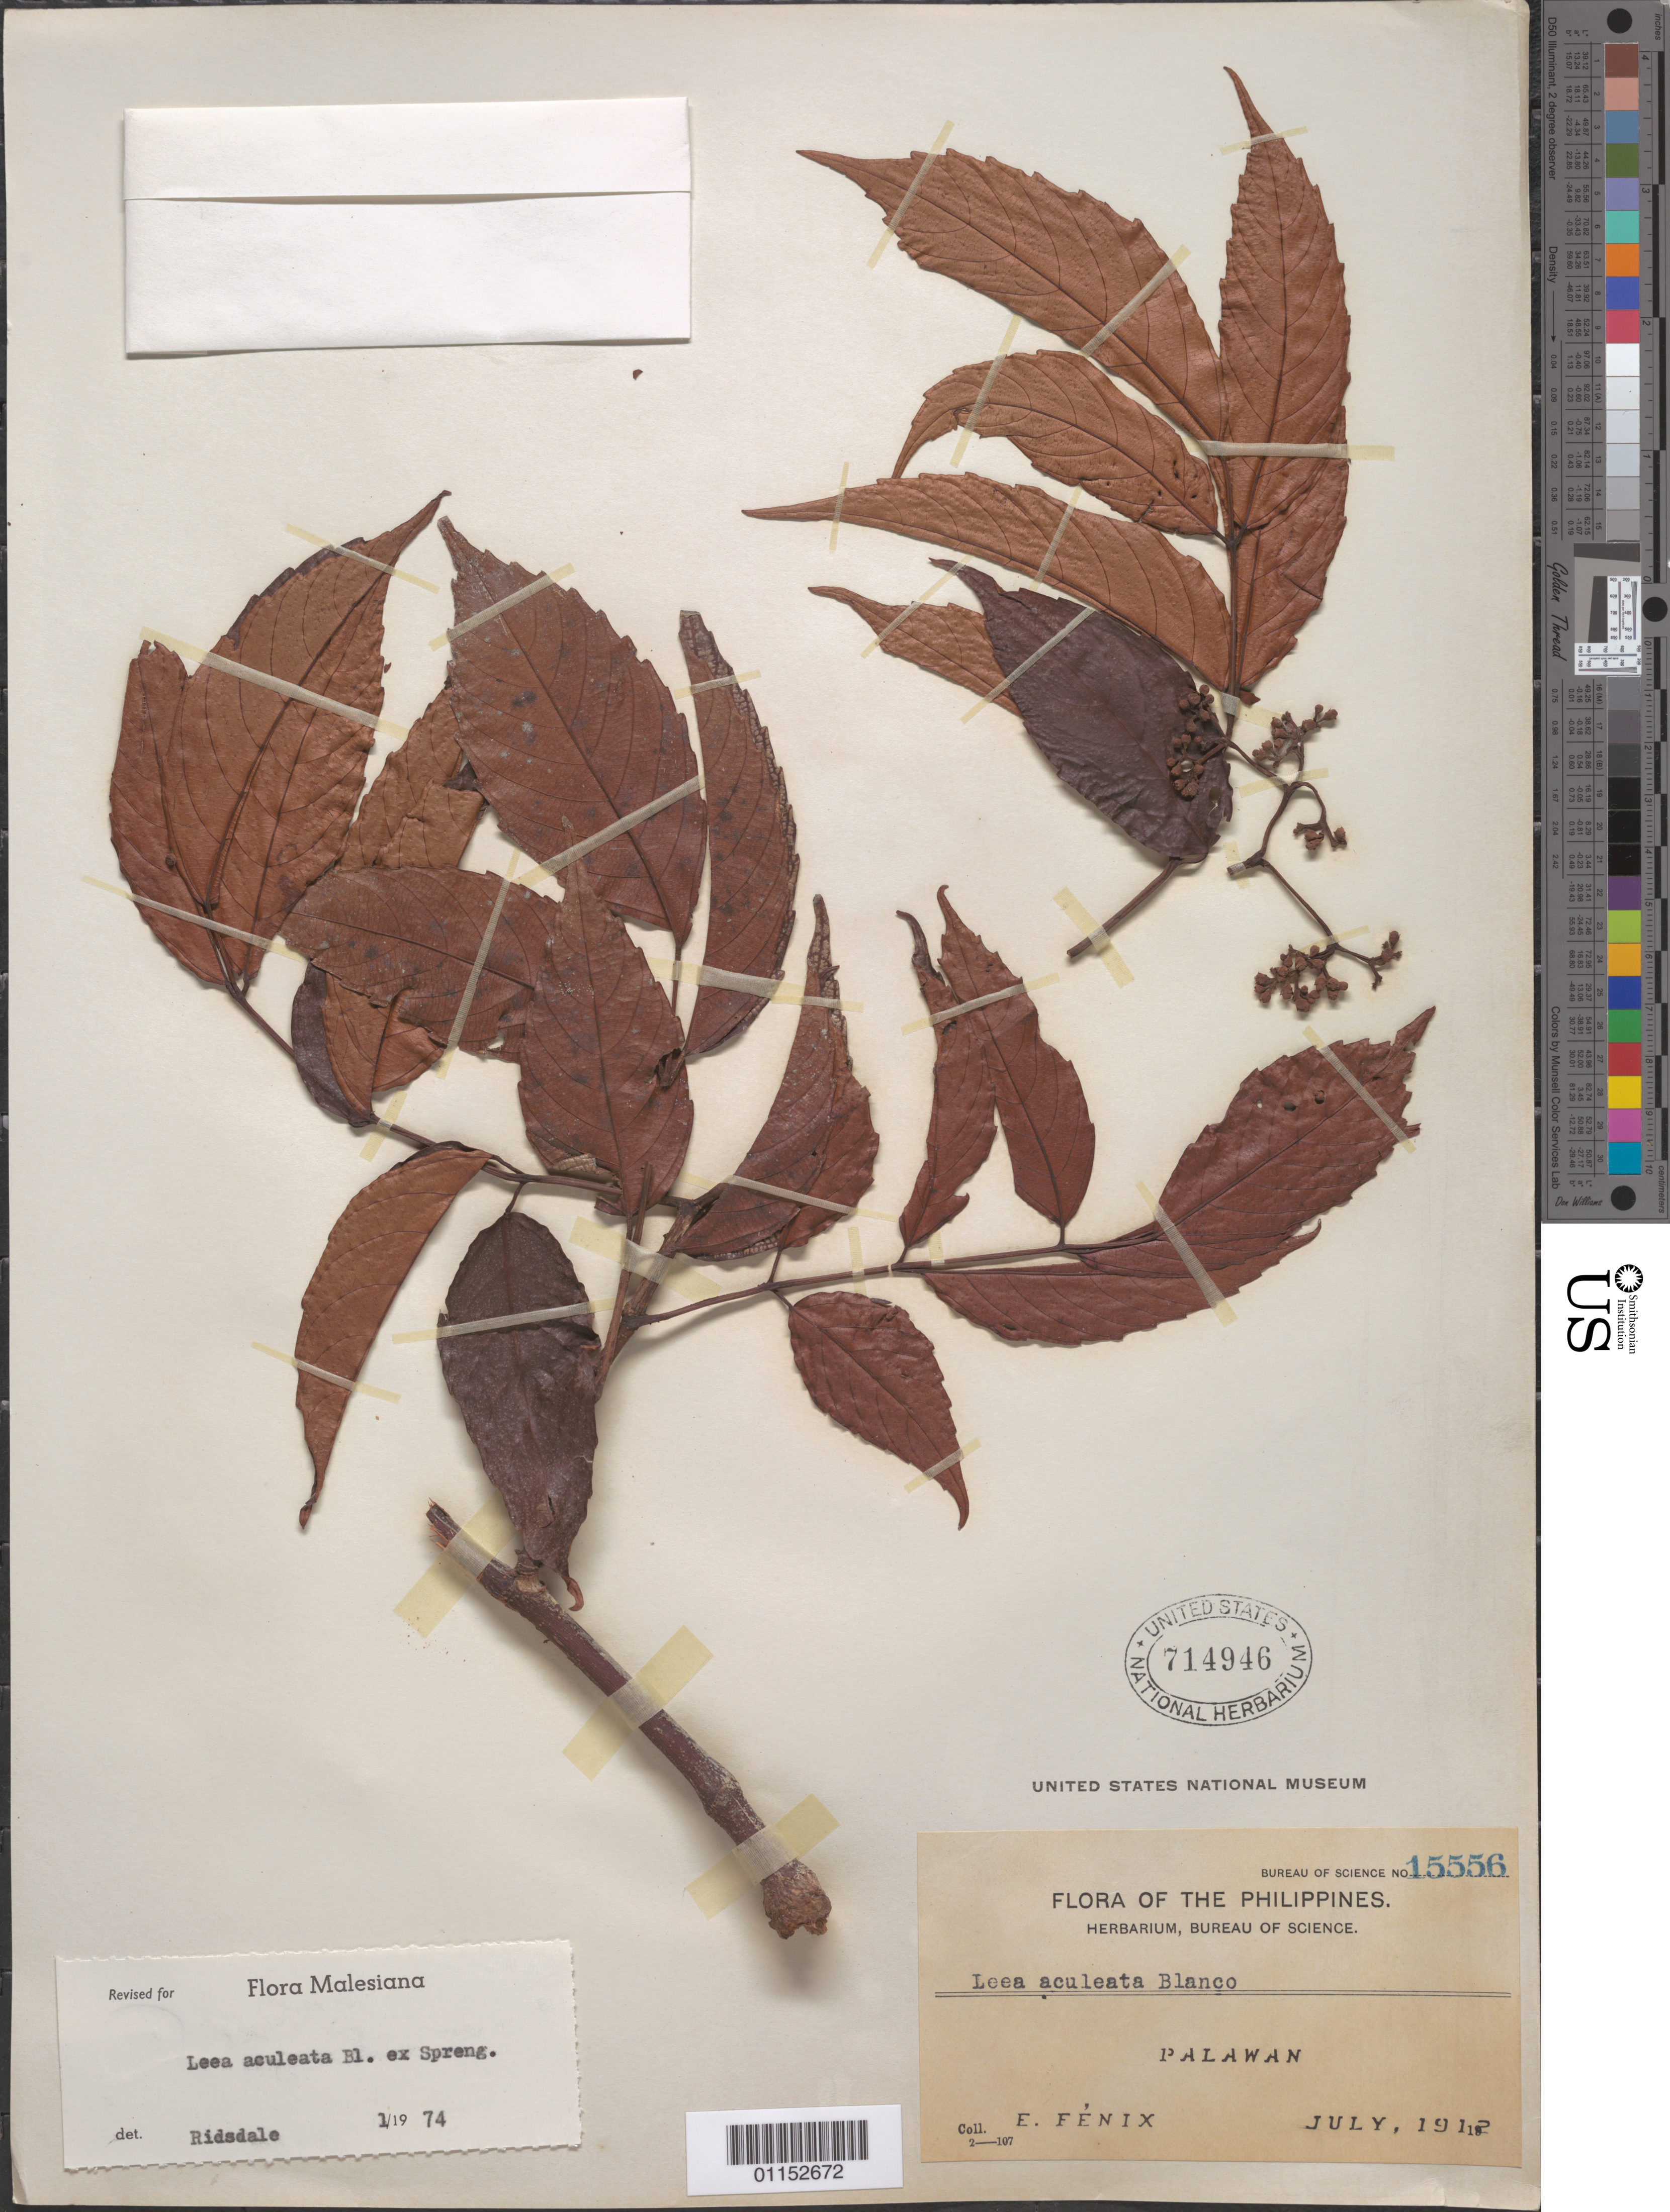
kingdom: Plantae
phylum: Tracheophyta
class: Magnoliopsida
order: Vitales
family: Vitaceae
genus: Leea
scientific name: Leea aculeata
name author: Blume ex Spreng.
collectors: E. Fenix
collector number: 15556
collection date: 1912-07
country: Philippines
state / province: Mimaropa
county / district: Palawan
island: Palawan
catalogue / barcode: US 714946